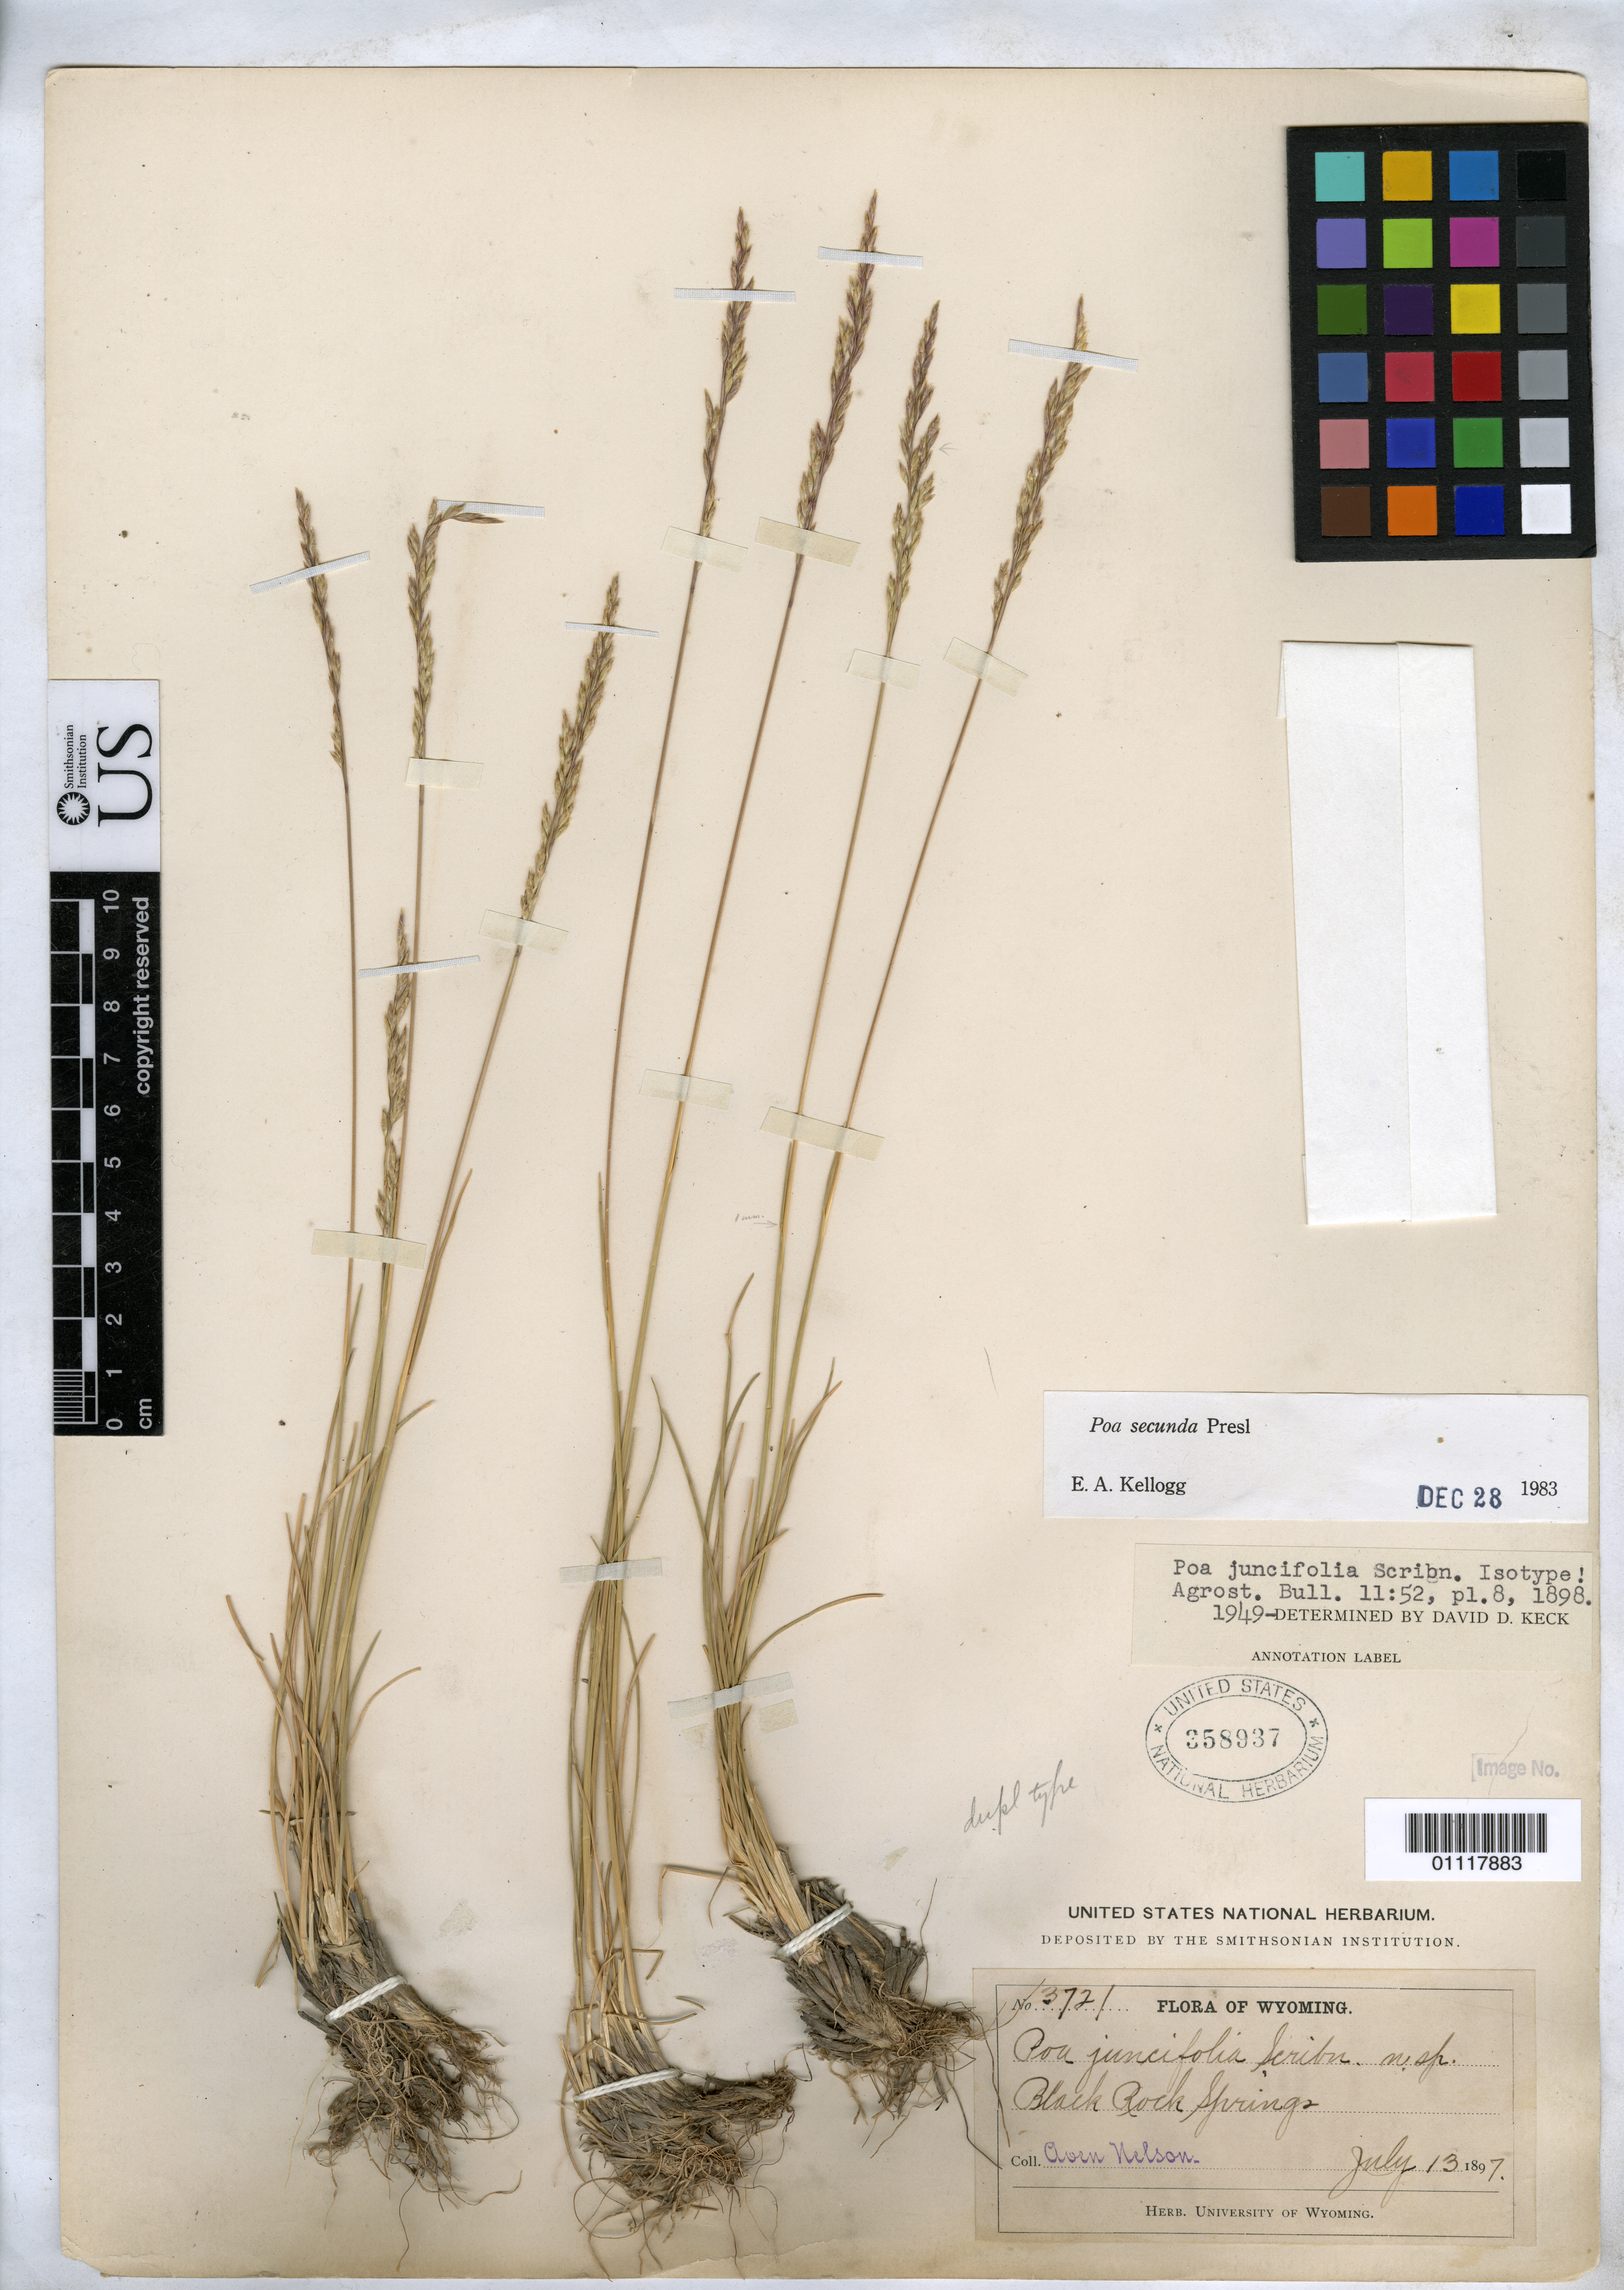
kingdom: Plantae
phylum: Tracheophyta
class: Liliopsida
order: Poales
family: Poaceae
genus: Poa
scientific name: Poa juncifolia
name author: Scribn.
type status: Isotype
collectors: A. Nelson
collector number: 3721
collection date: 1897-07-13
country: United States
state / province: Wyoming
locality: Black Rock Springs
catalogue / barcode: US 358937